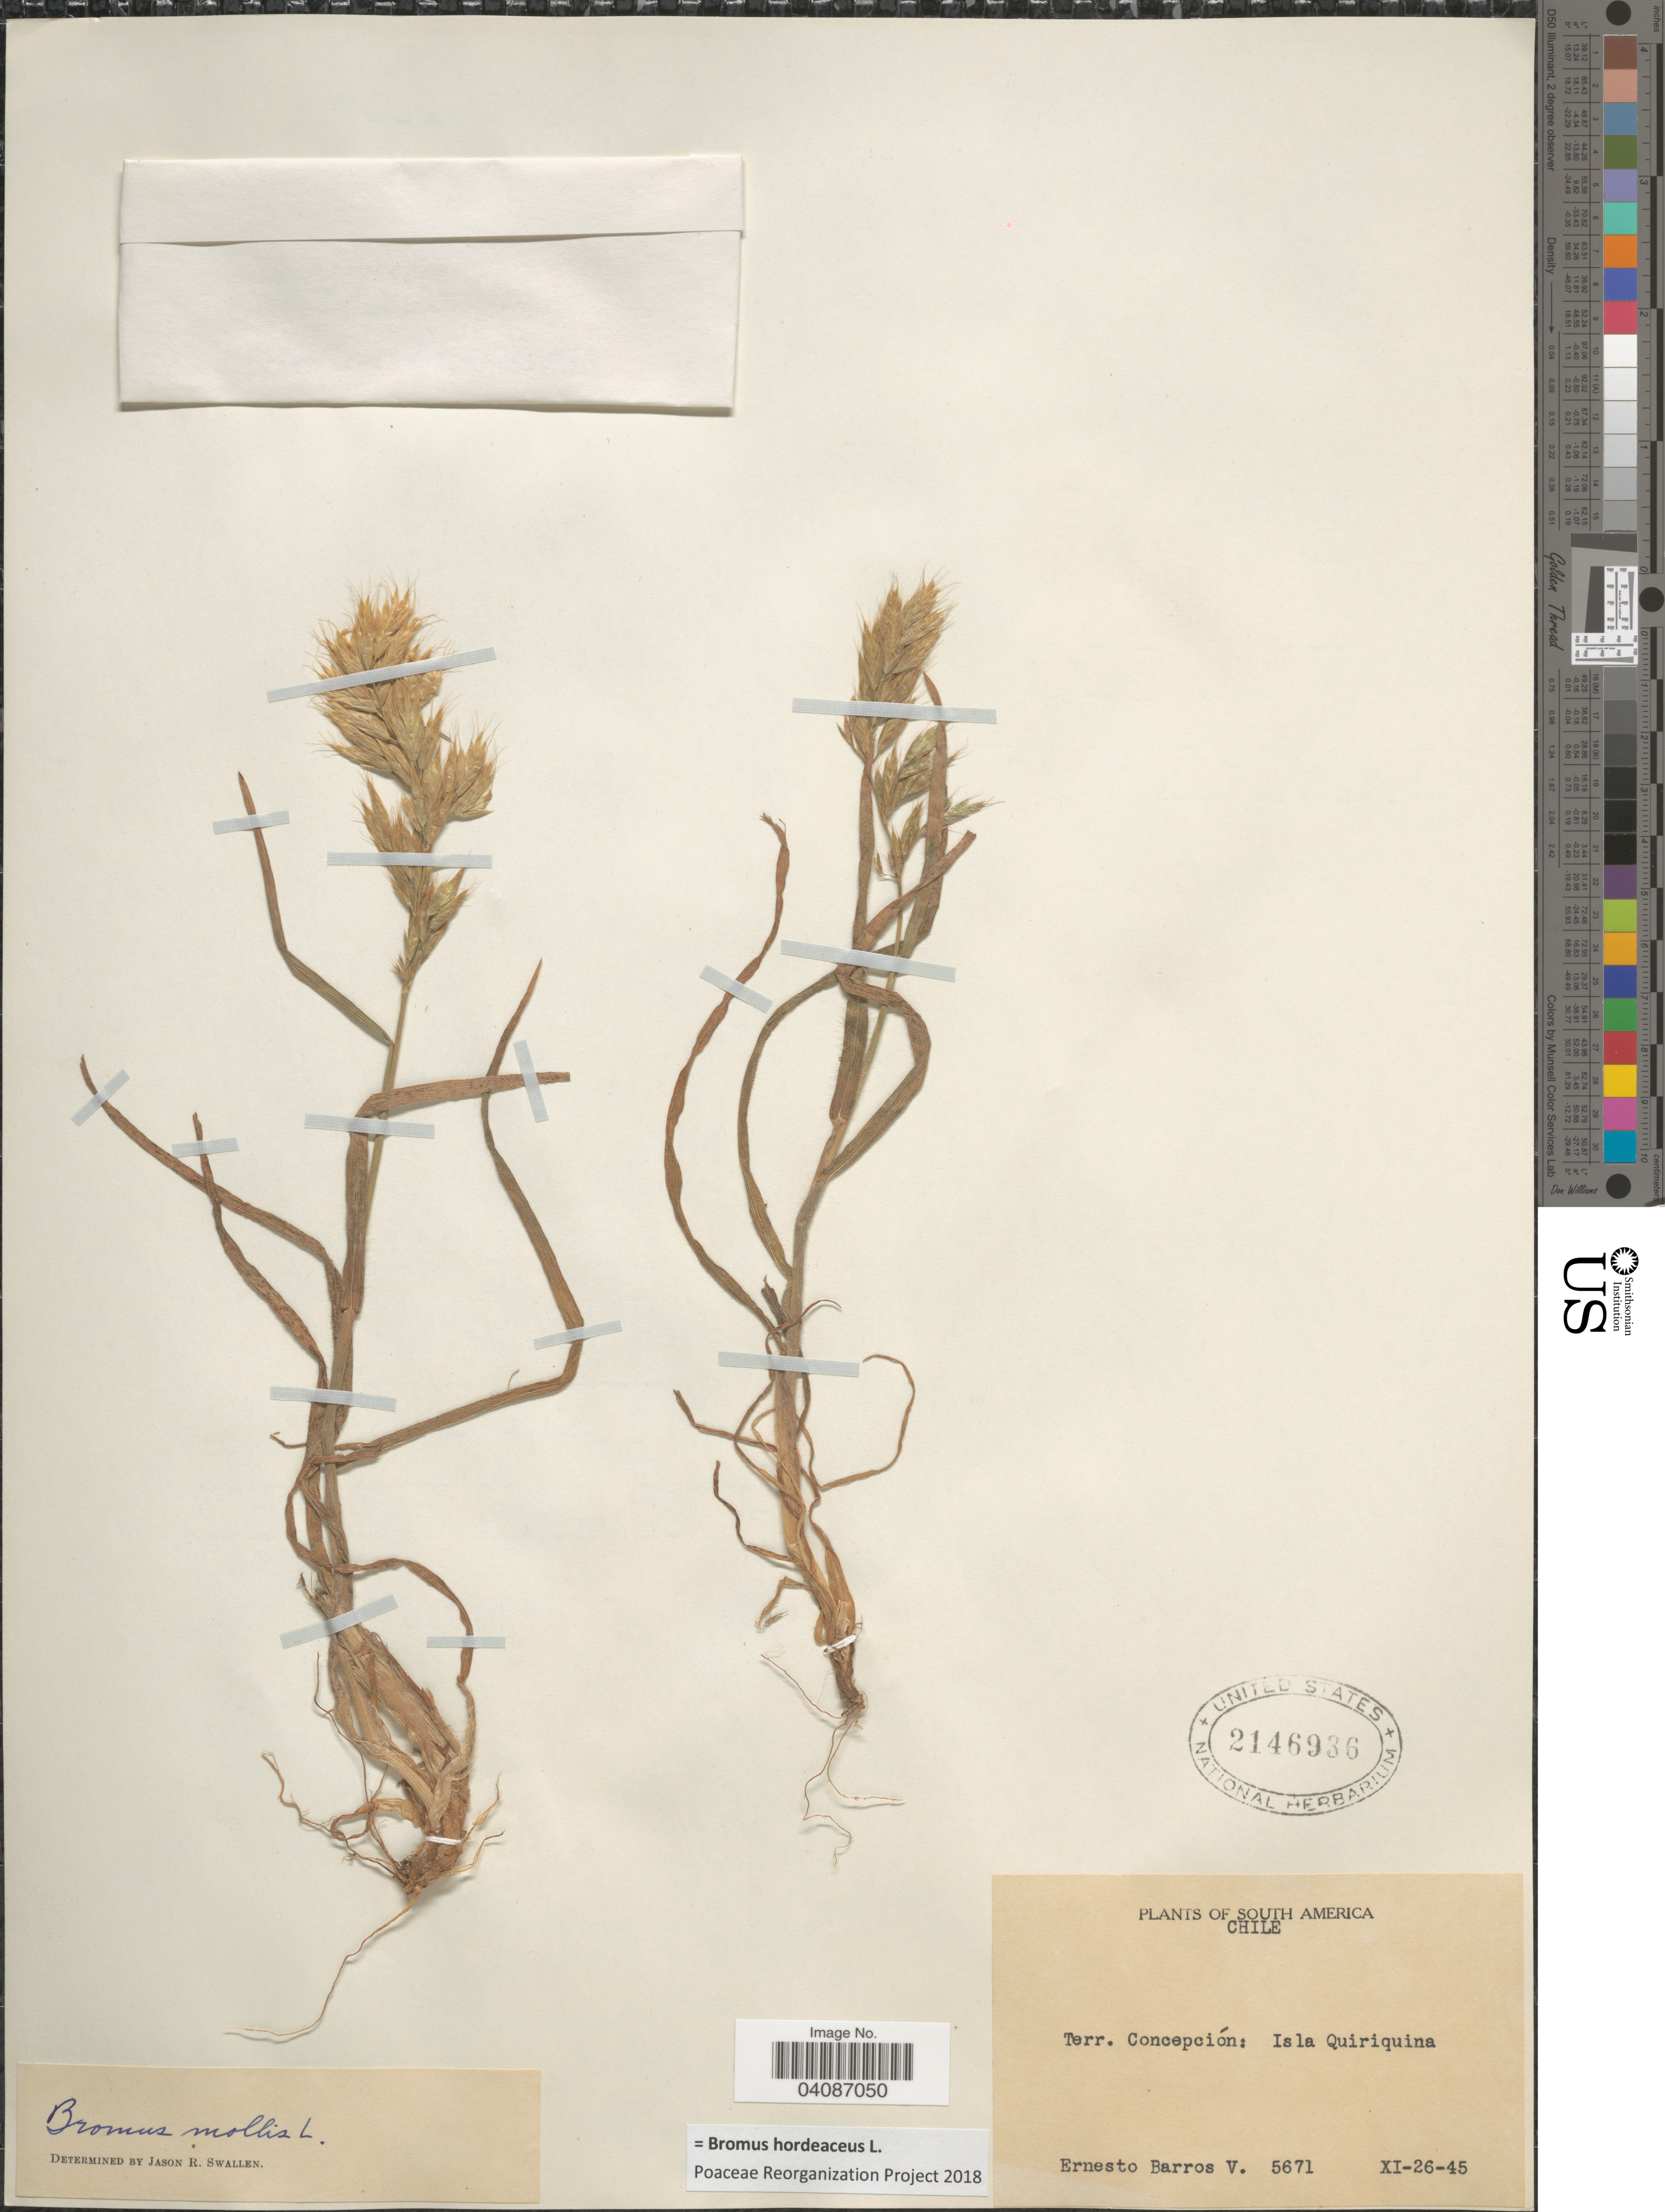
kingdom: Plantae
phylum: Tracheophyta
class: Liliopsida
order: Poales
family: Poaceae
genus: Bromus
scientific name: Bromus hordeaceus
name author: L.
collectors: E. Barros V.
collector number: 5671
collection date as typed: Transcribed d/m/y: 26/11/45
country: Chile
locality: Terr. Concepción: Isla Quiriquina.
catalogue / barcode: US 2146936